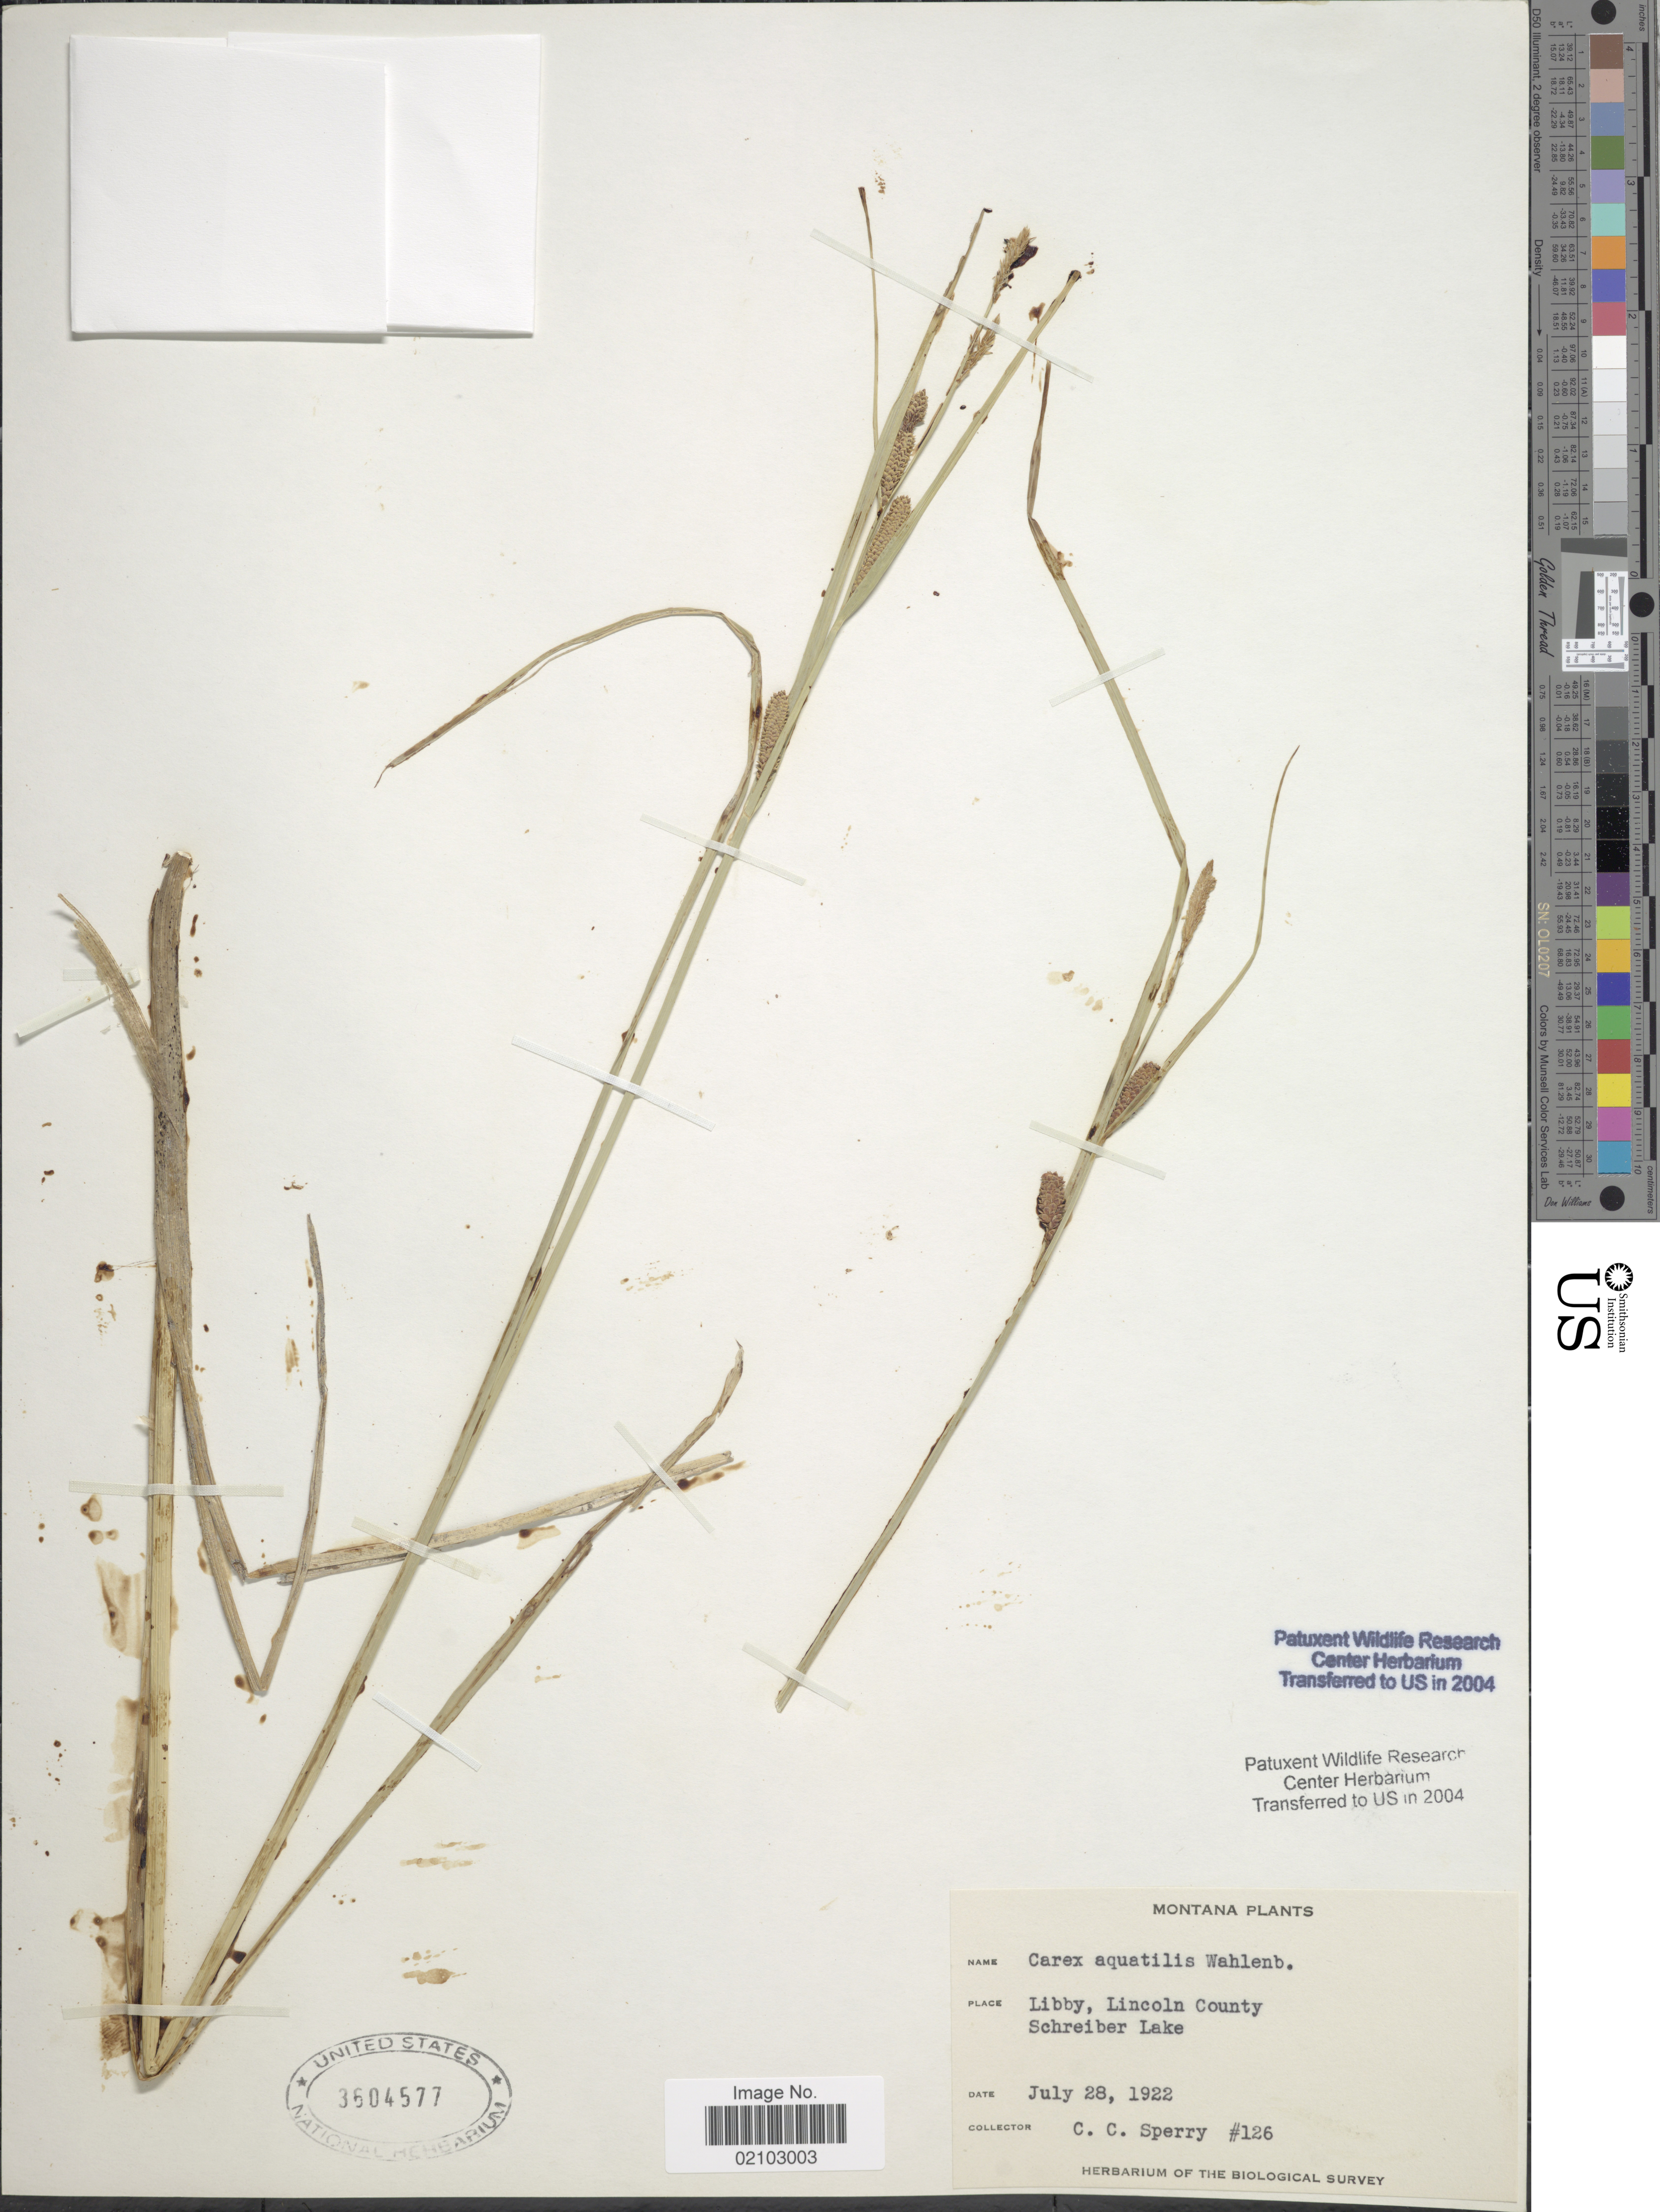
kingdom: Plantae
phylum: Tracheophyta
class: Liliopsida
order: Poales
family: Cyperaceae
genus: Carex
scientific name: Carex aquatilis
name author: Wahlenb.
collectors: C. C. Sperry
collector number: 126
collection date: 1922-07-28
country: United States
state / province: Montana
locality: Libby, Lincoln County, Schreiber Lake.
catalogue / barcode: US 3604577